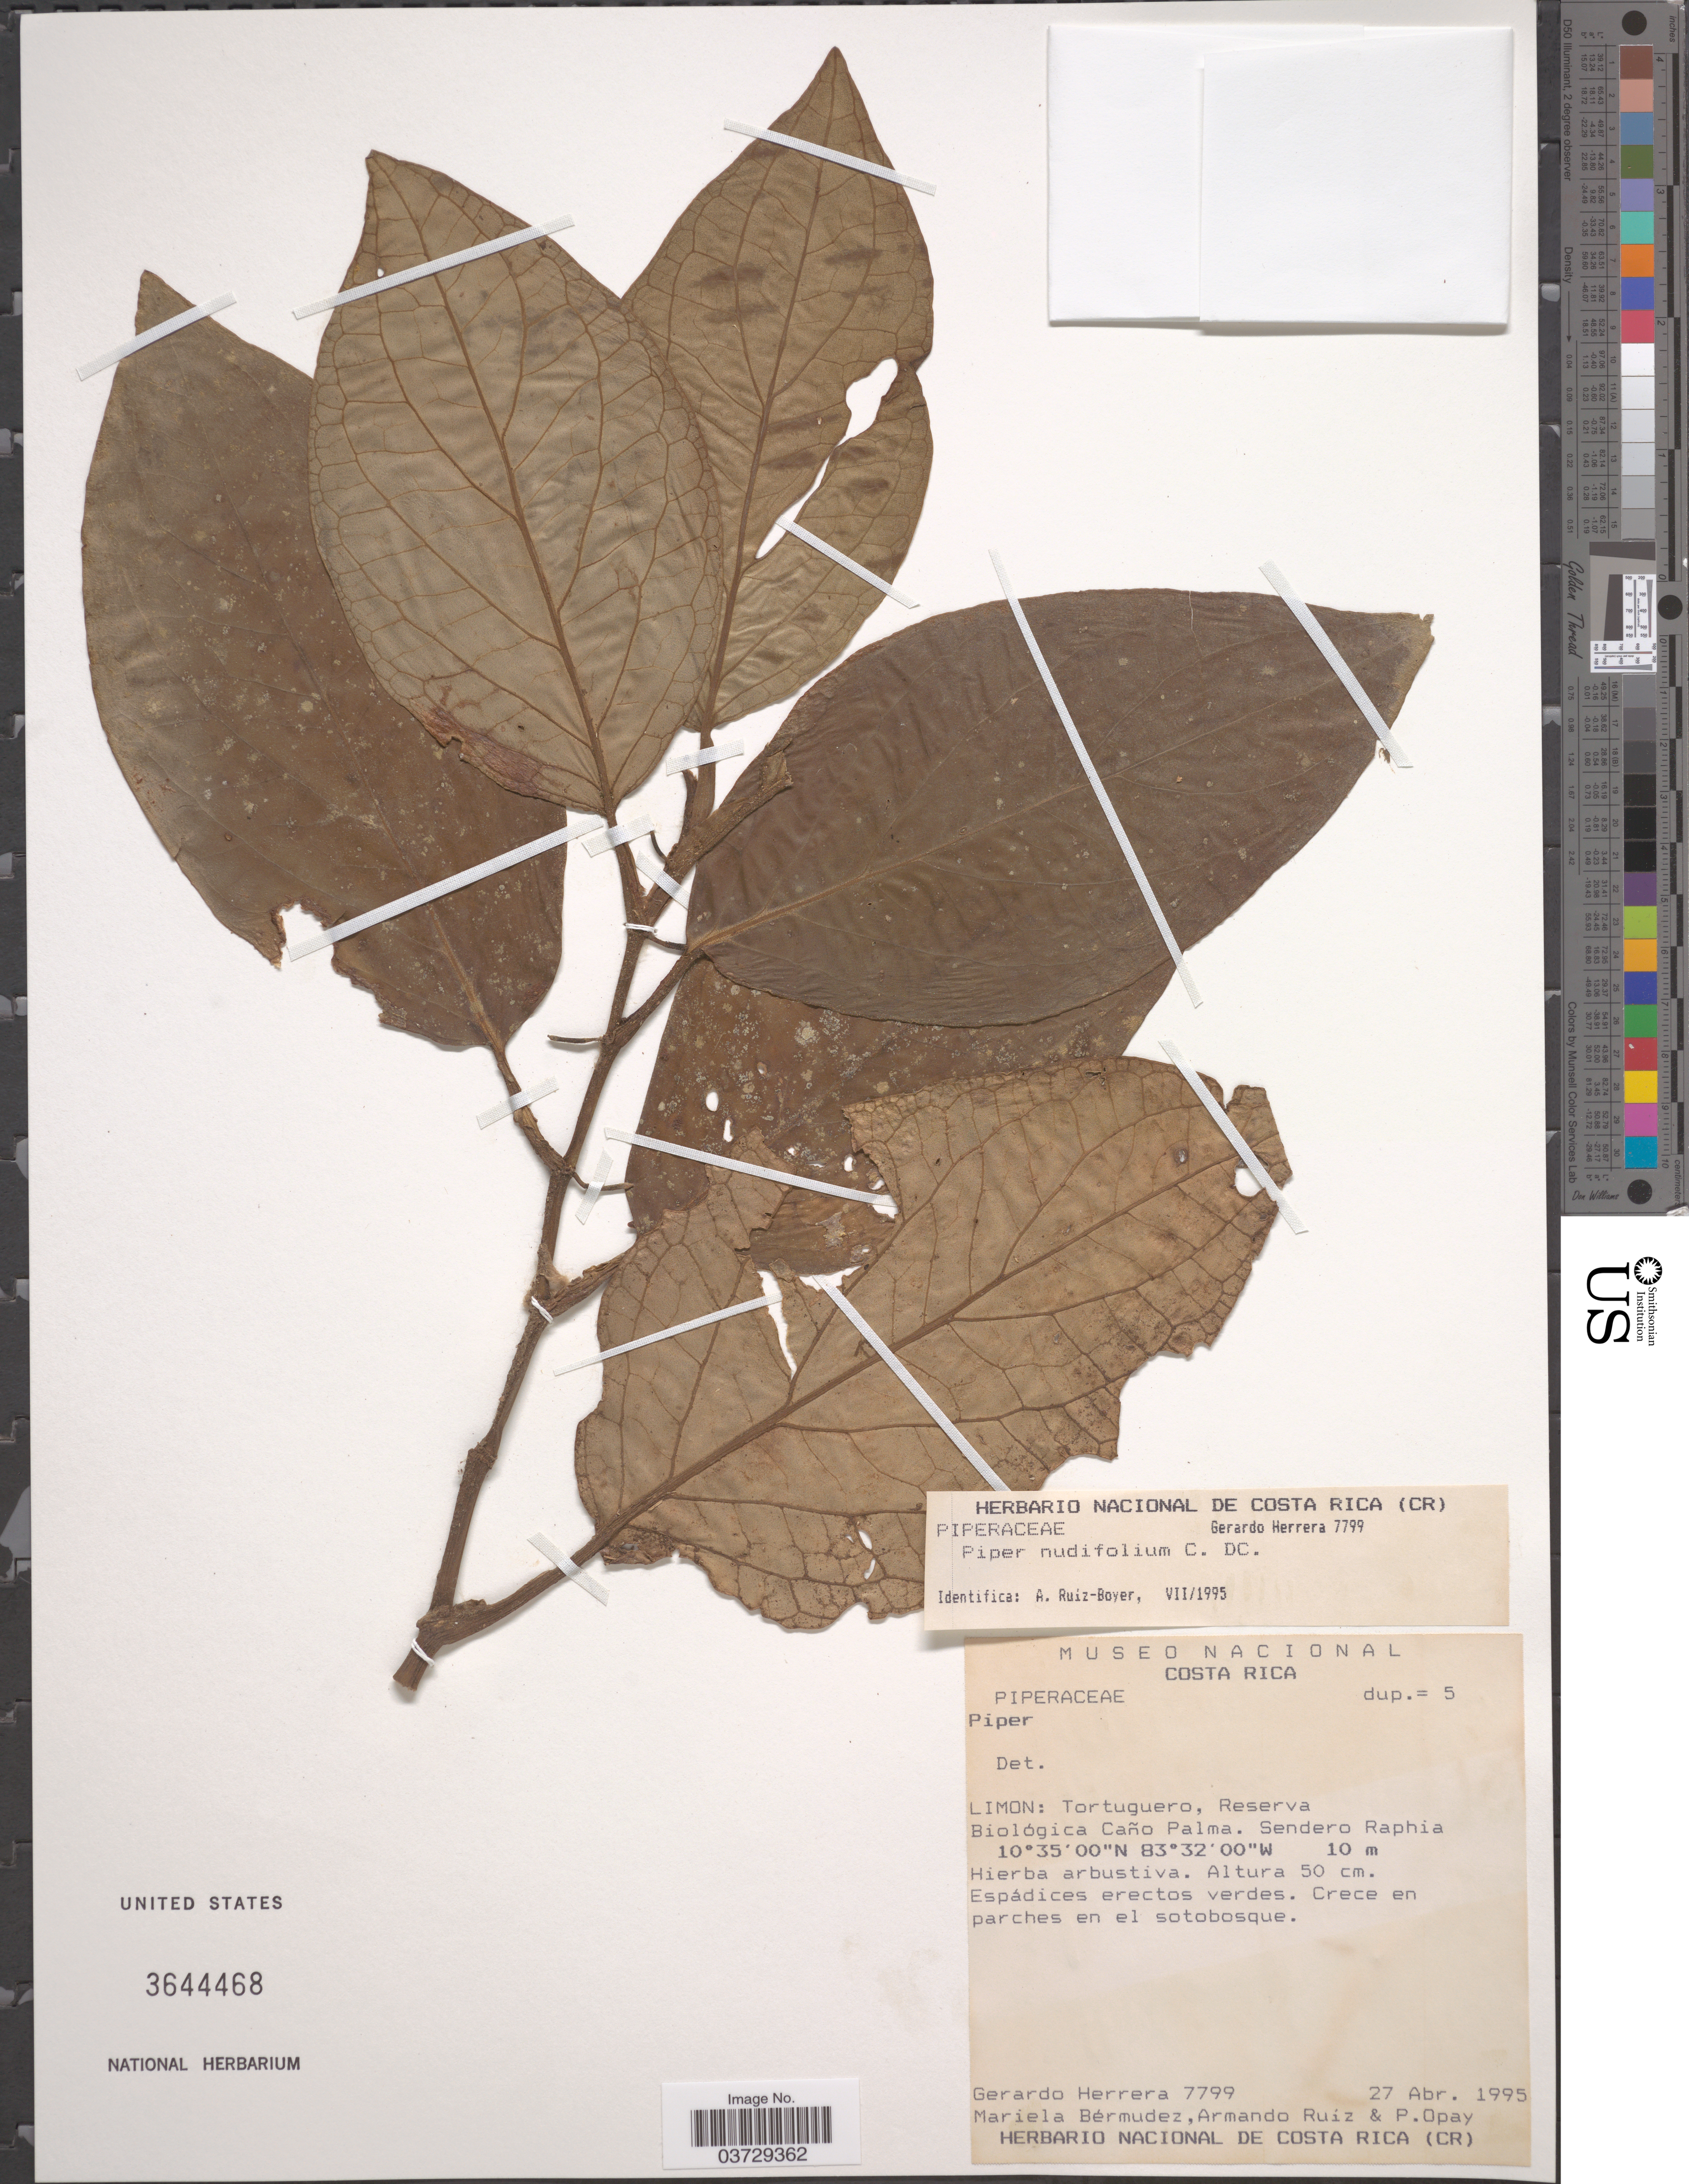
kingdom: Plantae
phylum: Tracheophyta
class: Magnoliopsida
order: Piperales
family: Piperaceae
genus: Piper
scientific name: Piper nudifolium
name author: C. DC.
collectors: G. Herrera, M. Bérmudez, A. Ruiz & P. Opay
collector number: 7799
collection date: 1995-04-27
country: Costa Rica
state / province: Limón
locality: Tortuguero, Reserva Biológica Caño Palma. Sendero Raphia.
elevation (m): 10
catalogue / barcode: US 3644468